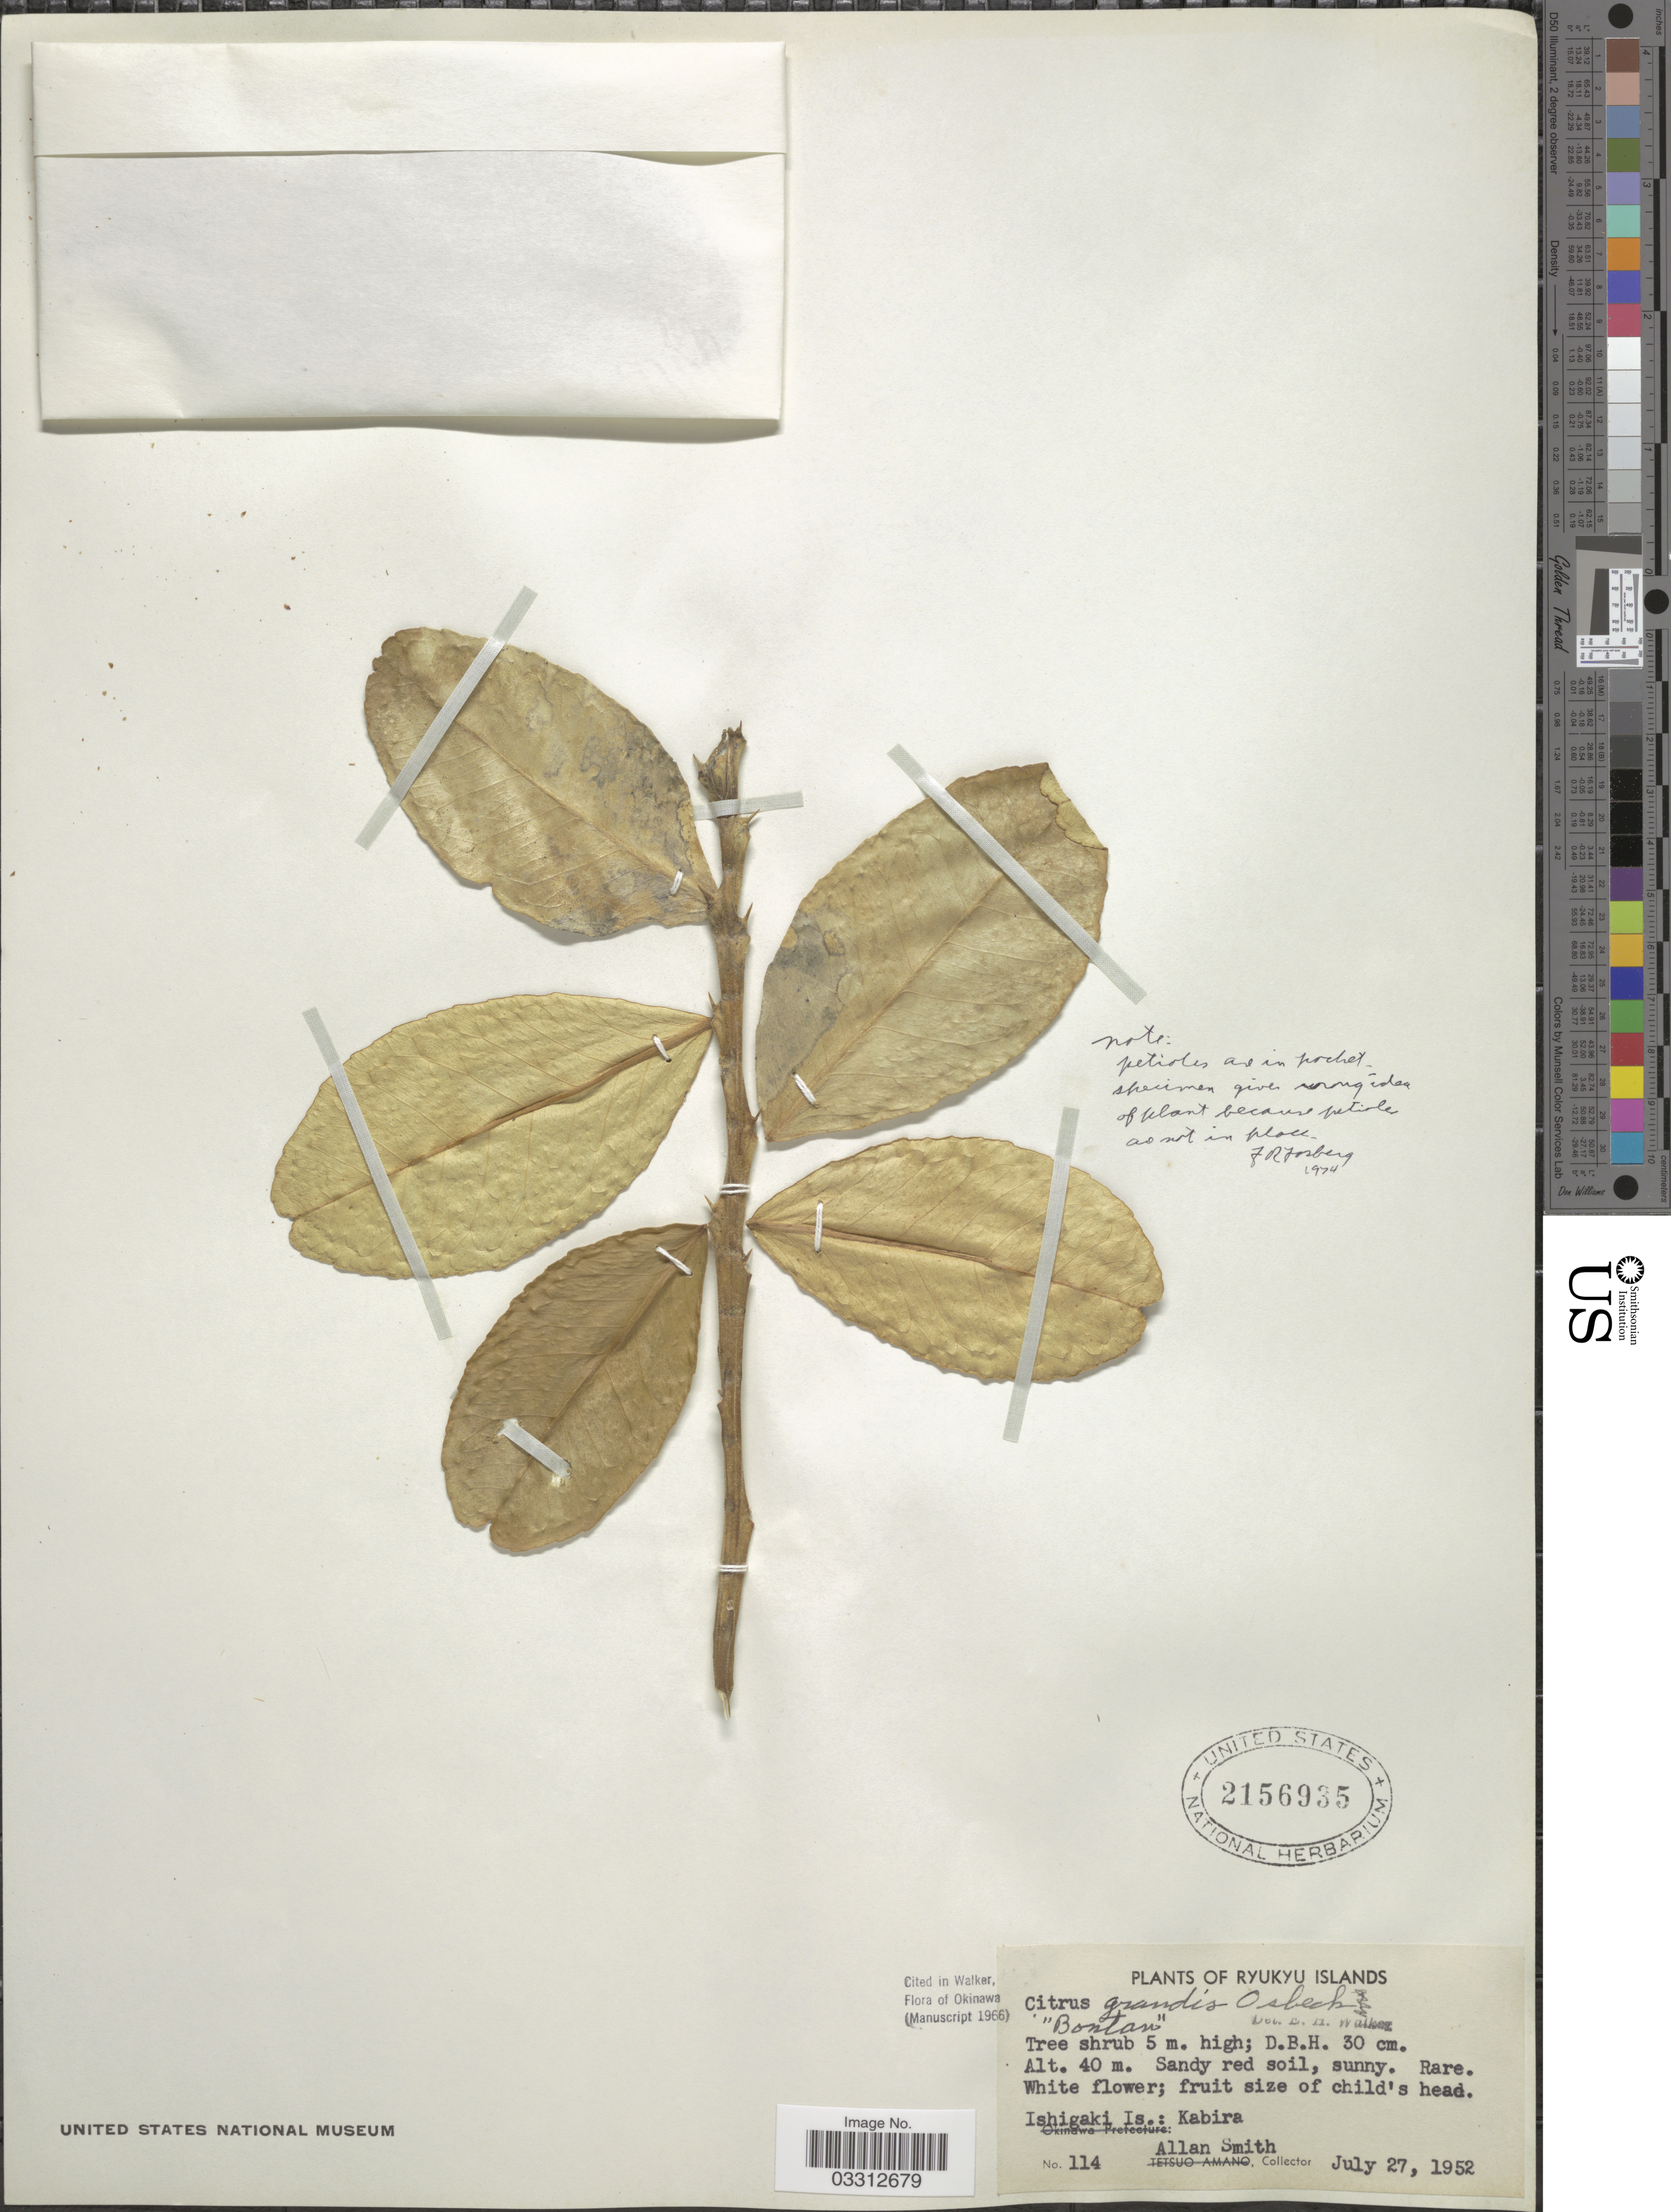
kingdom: Plantae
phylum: Tracheophyta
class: Magnoliopsida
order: Sapindales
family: Rutaceae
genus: Citrus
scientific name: Citrus grandis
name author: (L.) Osbeck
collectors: A. Smith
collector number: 114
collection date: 1952-07-27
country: Japan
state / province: Okinawa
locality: Ryukyu Islands, Ishigaki Is.: Kabira.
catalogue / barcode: US 2156935